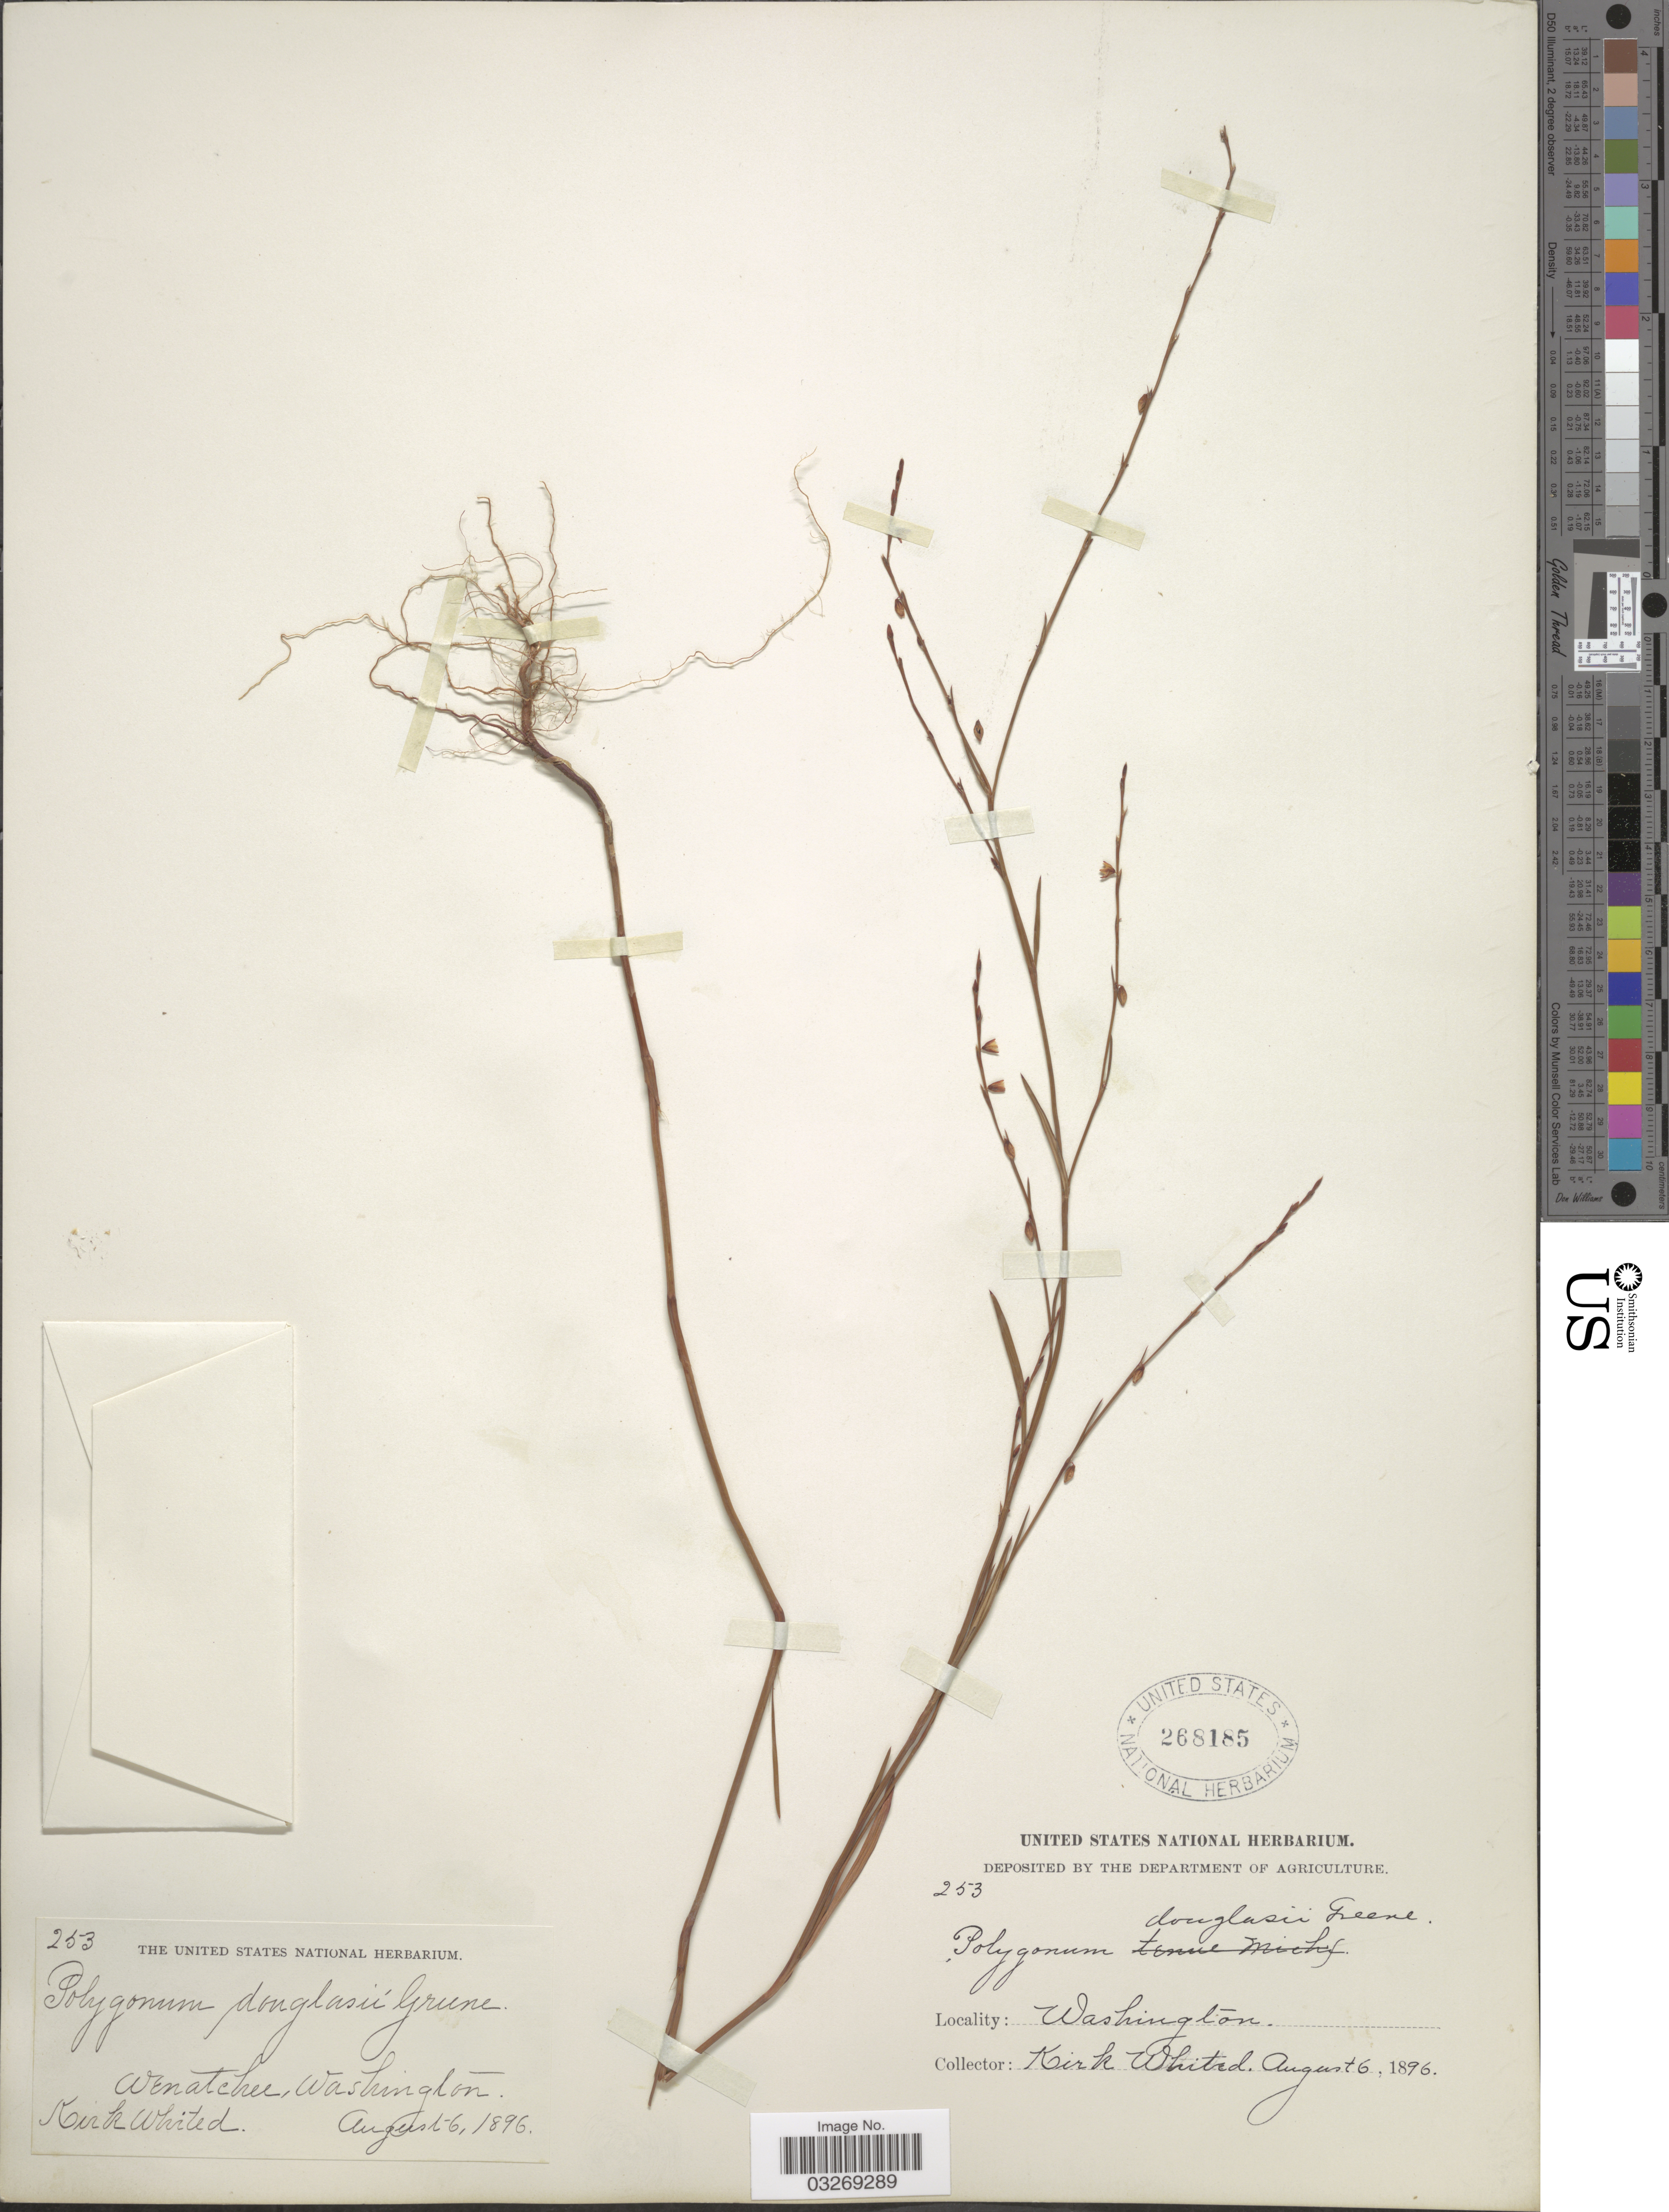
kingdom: Plantae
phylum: Tracheophyta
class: Magnoliopsida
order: Caryophyllales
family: Polygonaceae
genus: Polygonum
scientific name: Polygonum douglasii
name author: Greene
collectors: K. Whited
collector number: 253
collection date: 1896-08-06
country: United States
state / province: Washington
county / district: Chelan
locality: Wenatchee.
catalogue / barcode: US 268185